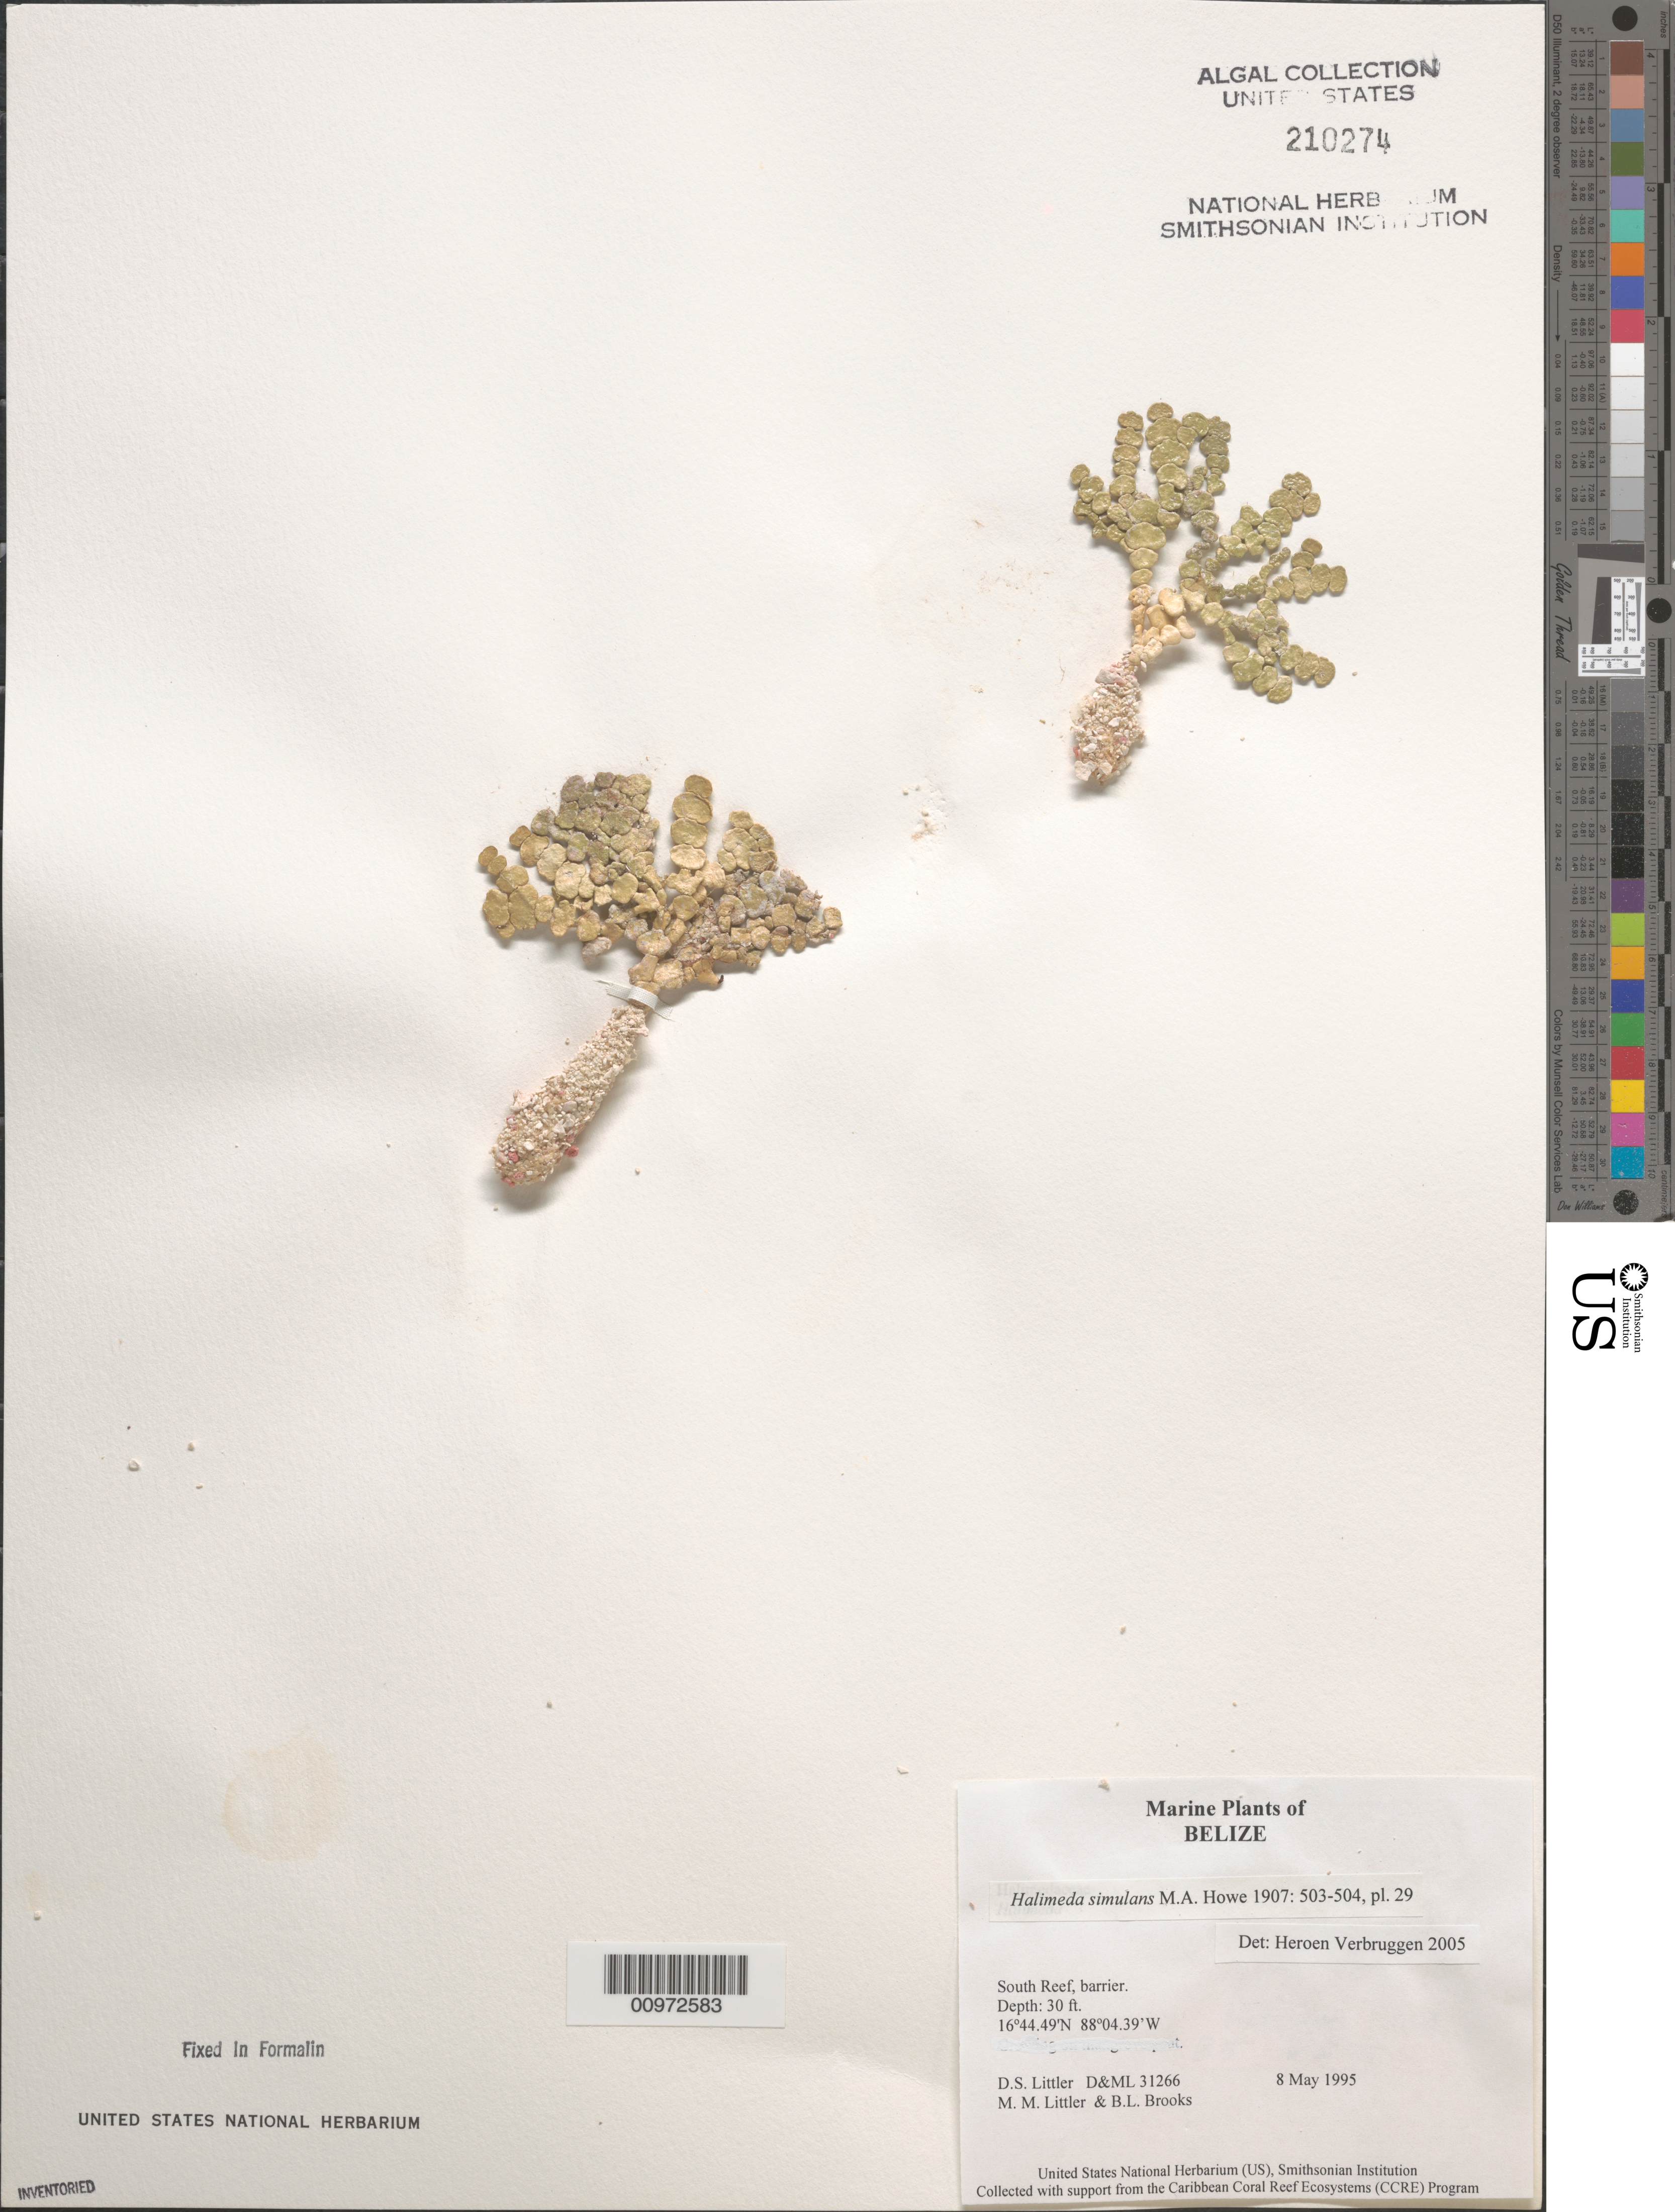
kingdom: Plantae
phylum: Chlorophyta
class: Ulvophyceae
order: Bryopsidales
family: Halimedaceae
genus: Halimeda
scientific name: Halimeda simulans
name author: M. Howe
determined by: Verbruggen, H.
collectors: D. S. Littler, M. M. Littler & B. Brooks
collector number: D&ML 31266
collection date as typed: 08 May 1995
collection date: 1995-05-08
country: Belize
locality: South Reef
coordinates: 16 44.49'N, 88 04.39'W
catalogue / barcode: US 210274